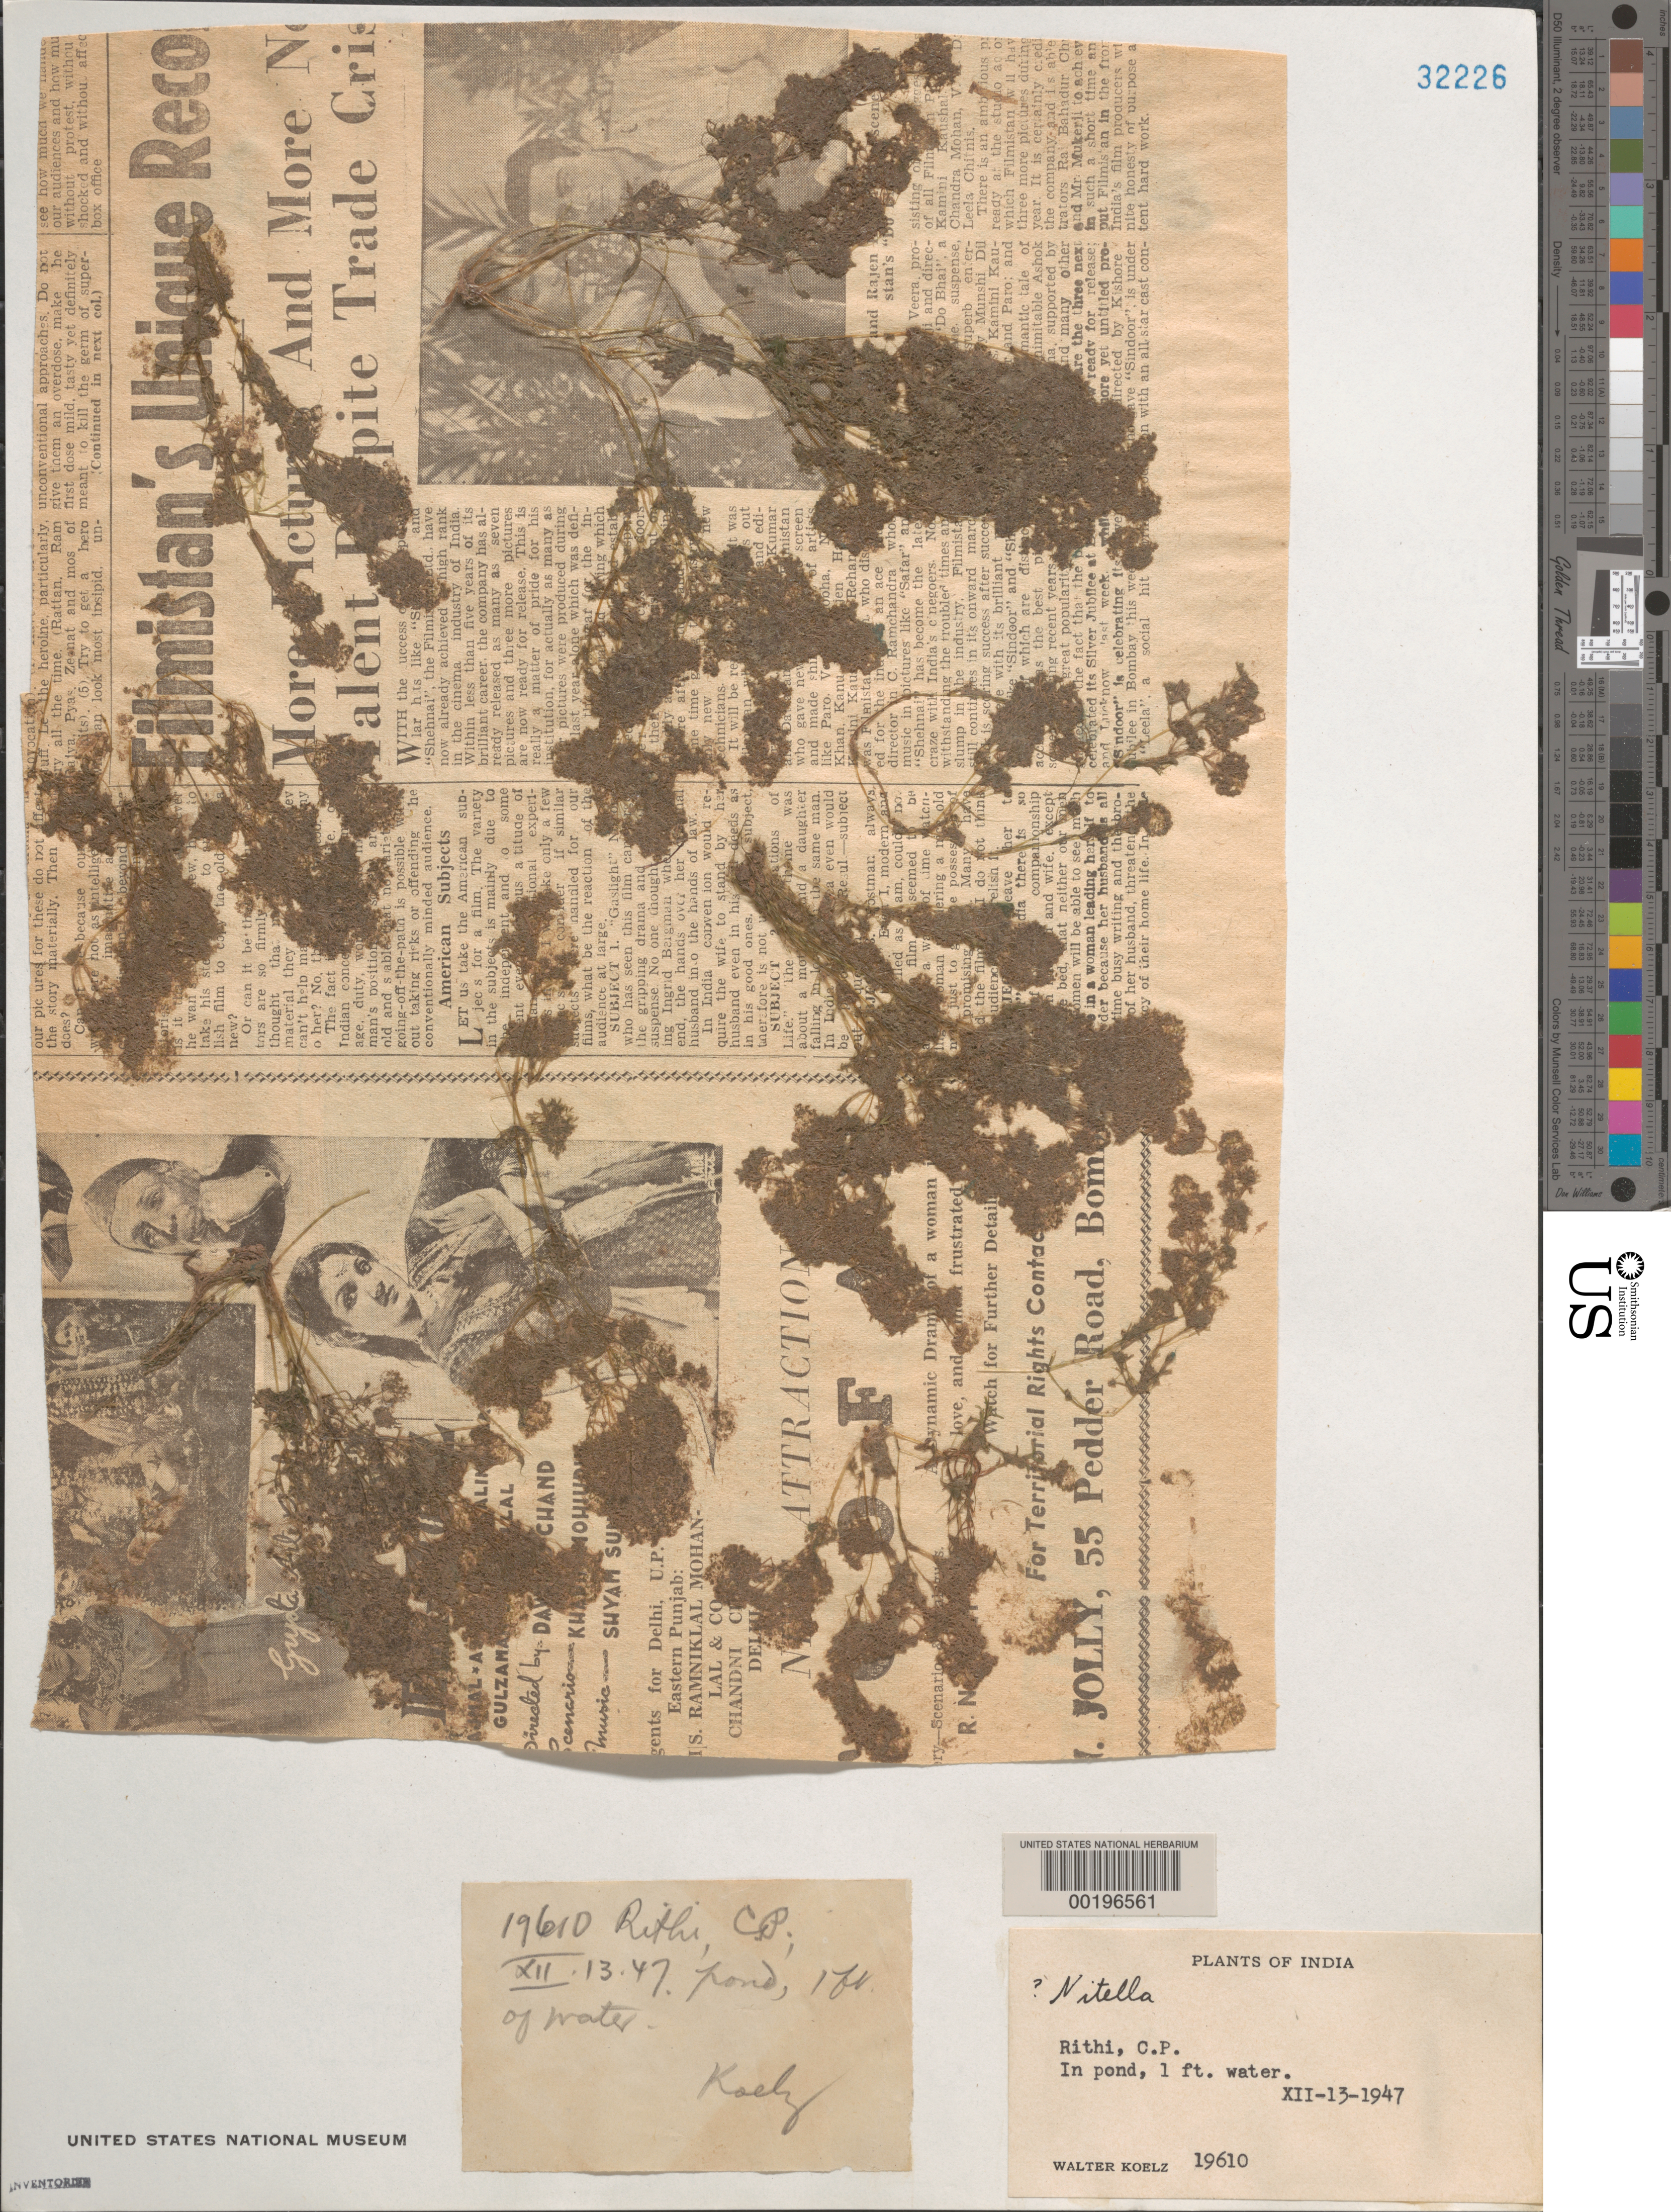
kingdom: Plantae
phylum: Charophyta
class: Charophyceae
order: Charales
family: Characeae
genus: Nitella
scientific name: Nitella sp.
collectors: W. N. Koelz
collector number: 19610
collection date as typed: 13 Dec 1947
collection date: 1947-12-13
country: India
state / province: Madhya Pradesh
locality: Rithi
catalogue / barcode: US 32226